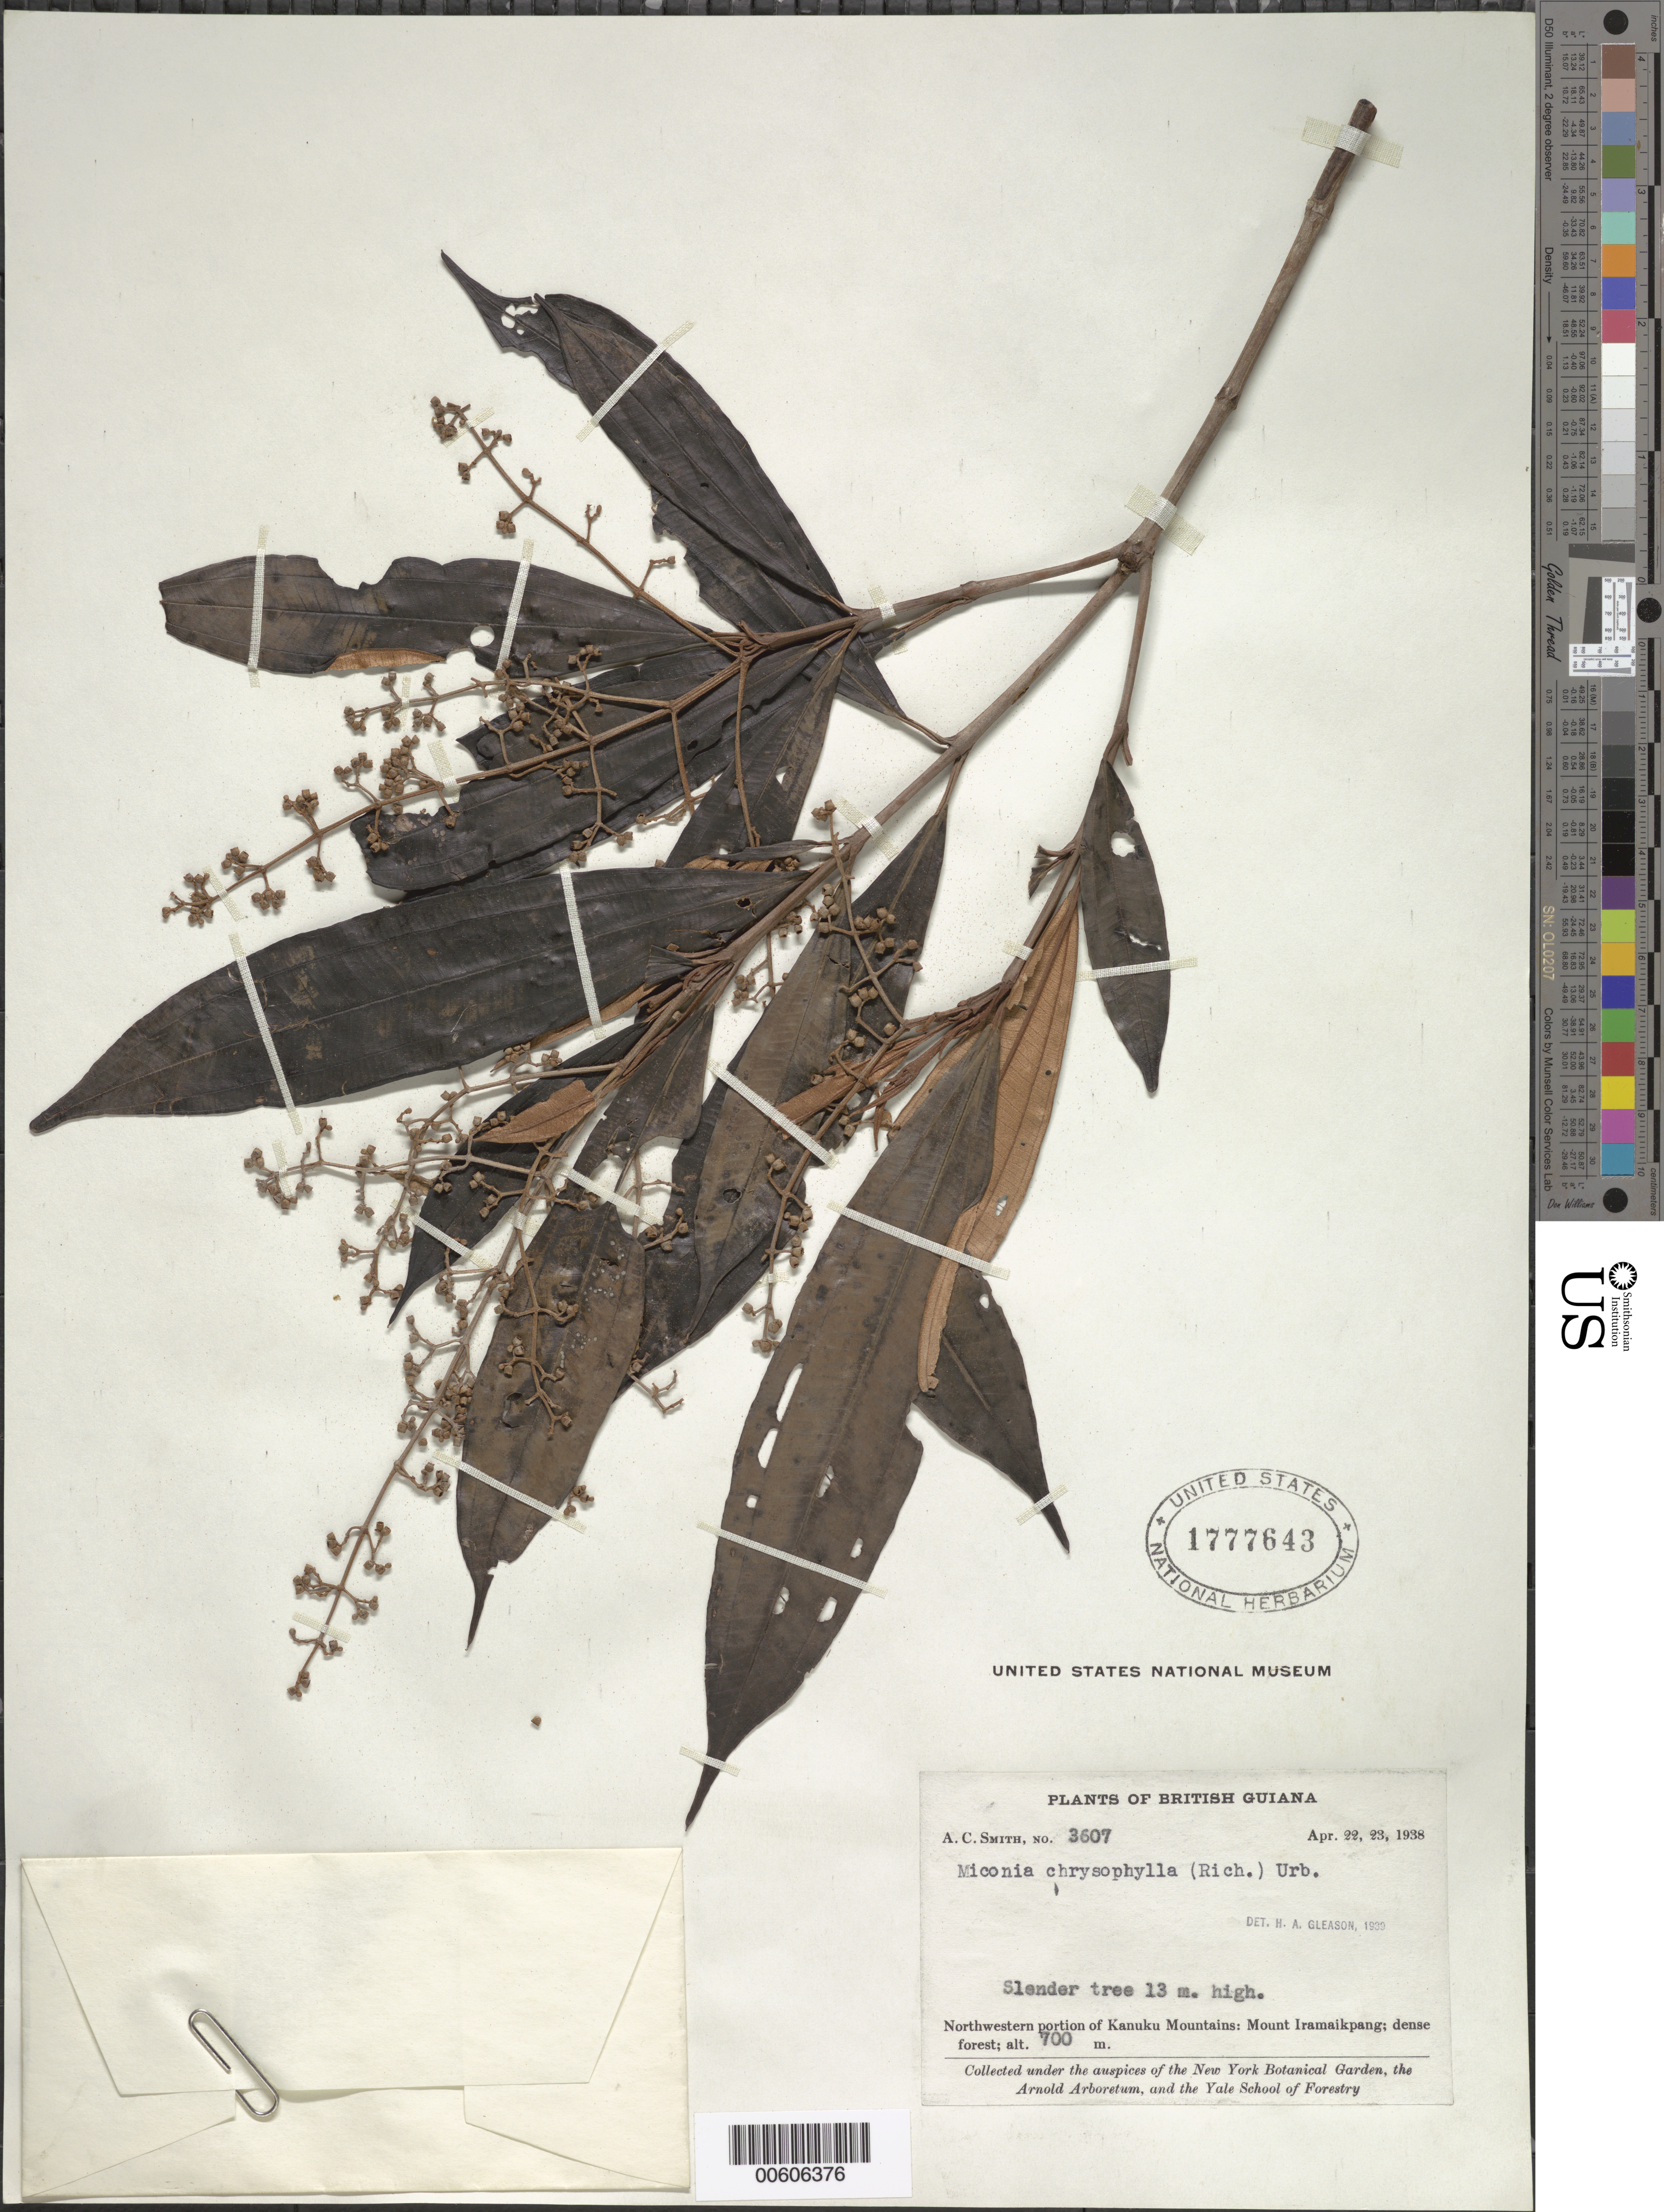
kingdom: Plantae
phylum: Tracheophyta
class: Magnoliopsida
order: Myrtales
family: Melastomataceae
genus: Miconia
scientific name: Miconia chrysophylla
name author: (Rich.) Urb.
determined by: Gleason, H. A.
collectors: A. C. Smith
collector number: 3607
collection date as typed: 22-Apr-38 to 23-Apr-38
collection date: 1938-04-22/1938-04-23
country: Guyana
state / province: U. Takutu-U. Essequibo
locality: Kanuku Mts., NW portion; Mount Iramaikpang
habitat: Dense forest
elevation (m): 700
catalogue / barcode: US 1777643